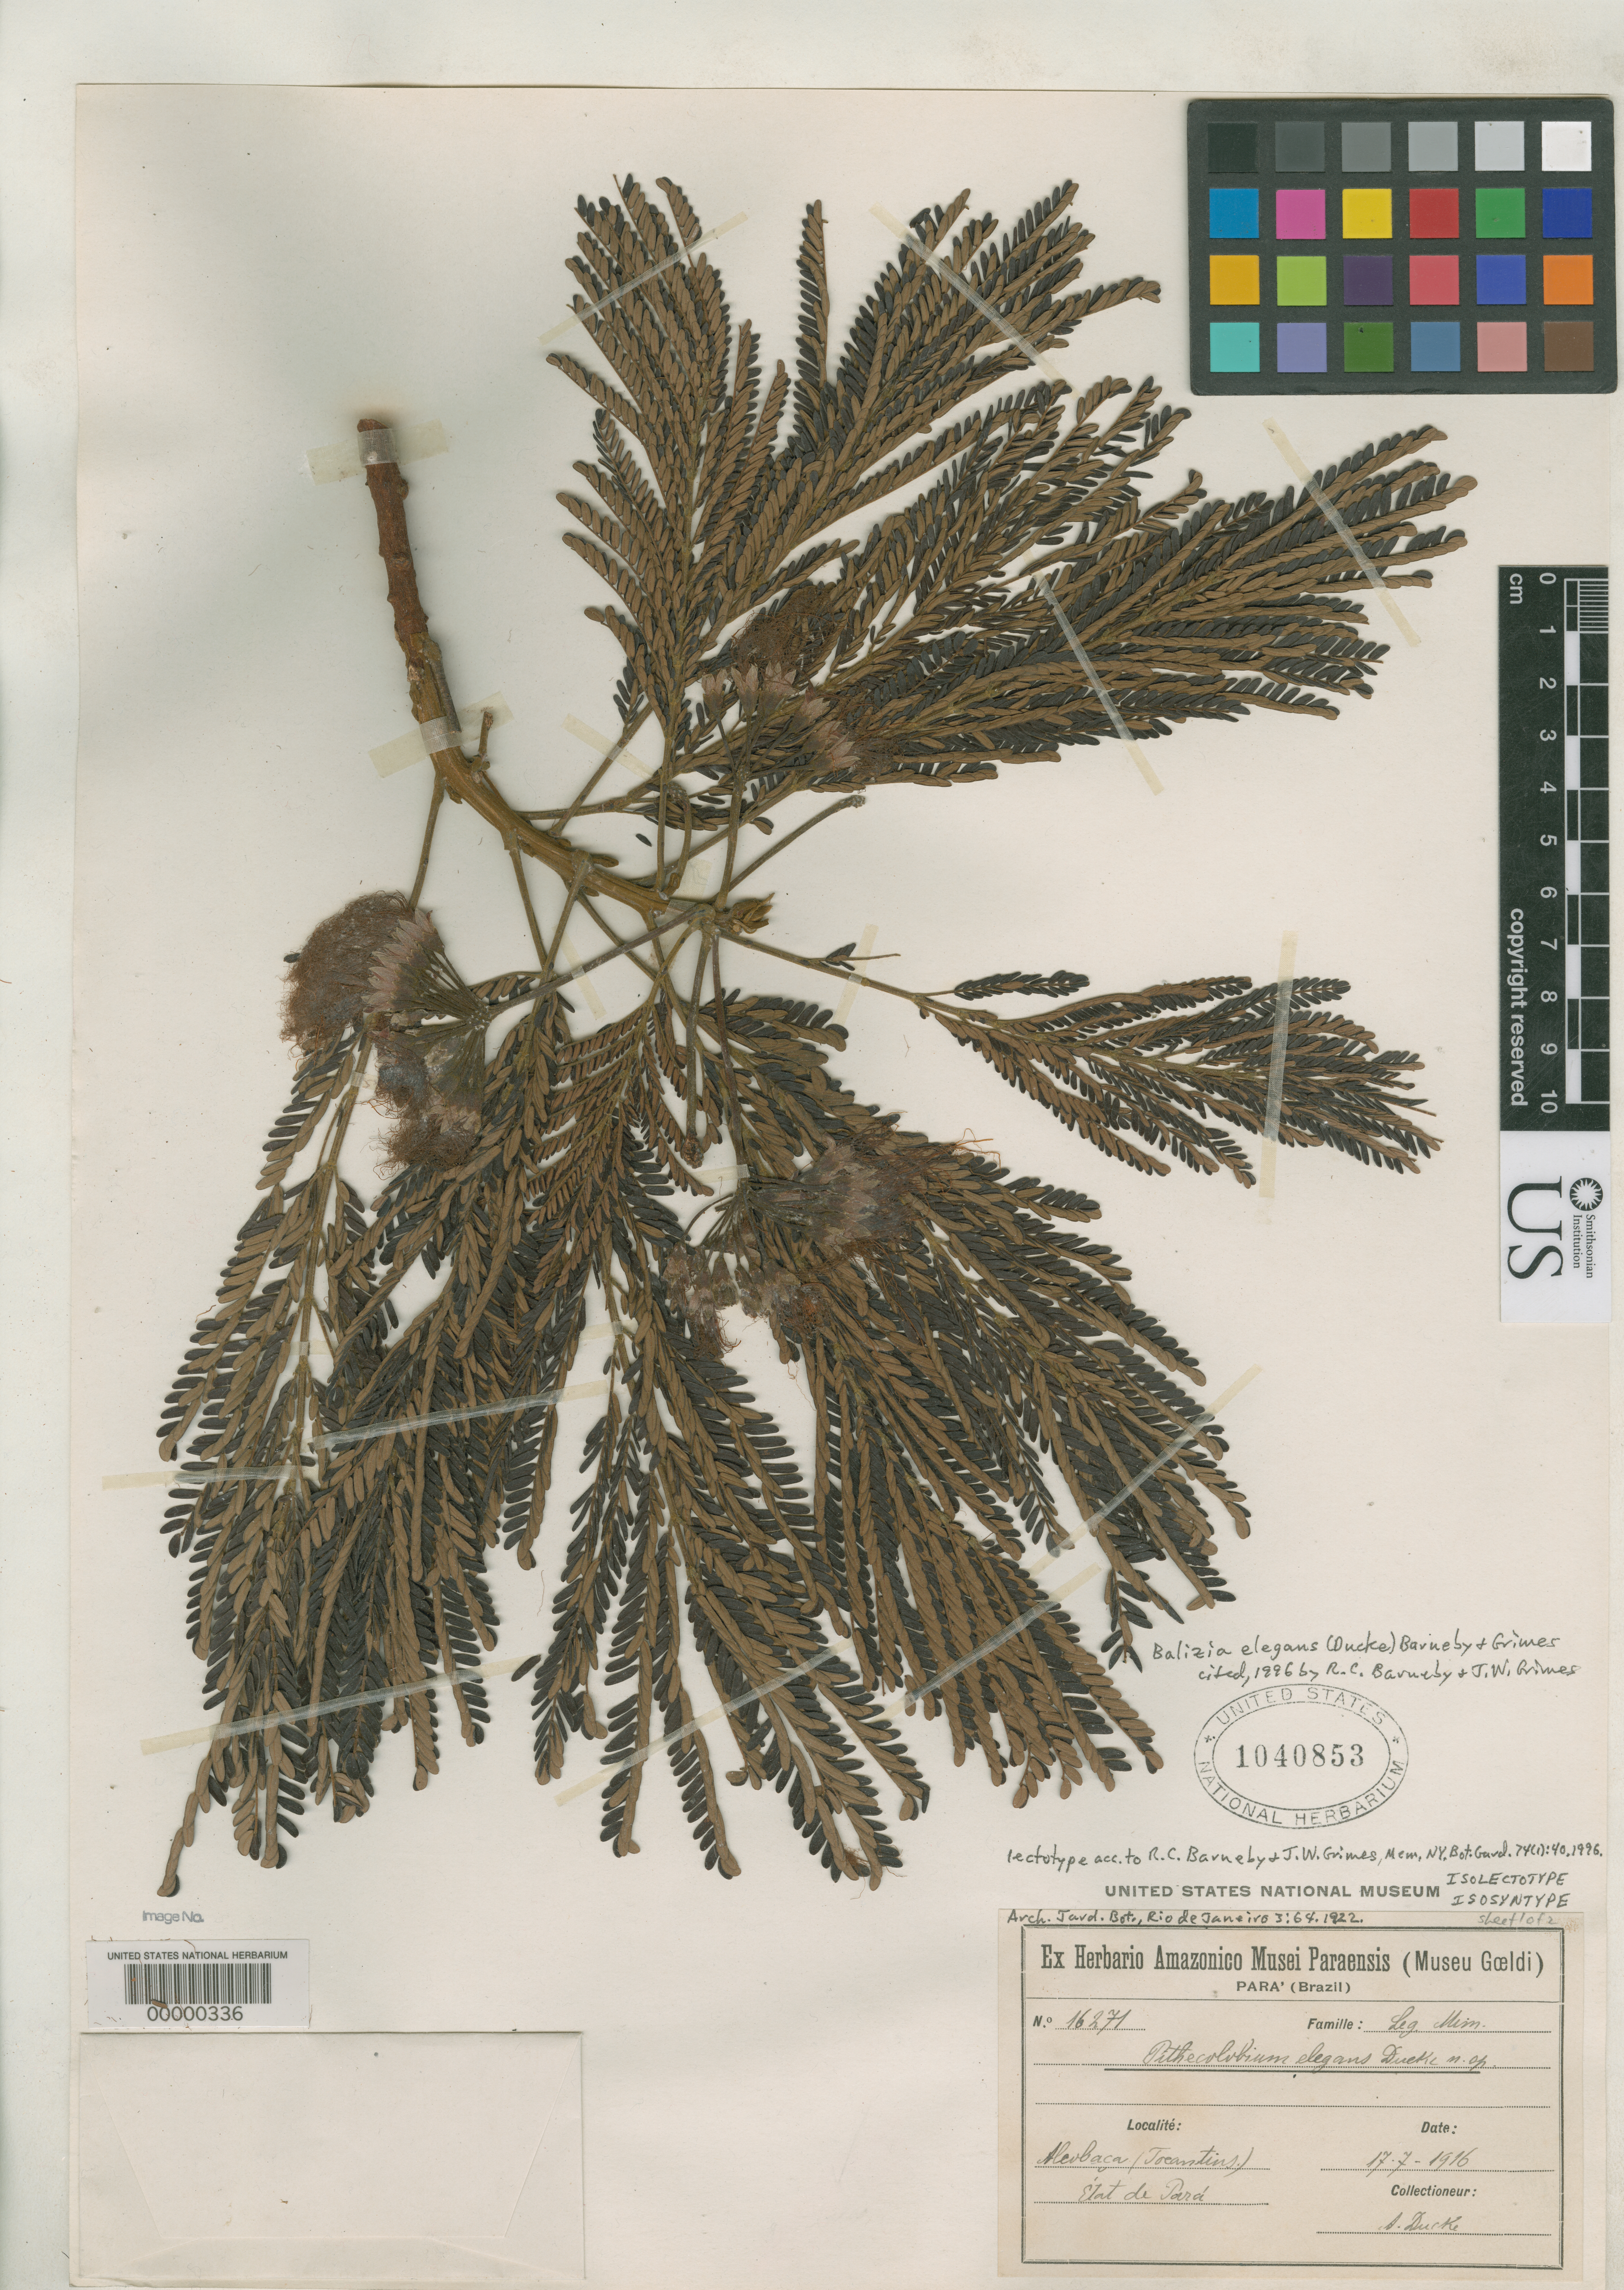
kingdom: Plantae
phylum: Tracheophyta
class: Magnoliopsida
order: Fabales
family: Fabaceae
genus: Pithecellobium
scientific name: Pithecellobium elegans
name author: Ducke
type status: Isolectotype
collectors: A. Ducke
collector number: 16271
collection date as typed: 17 Jul 1916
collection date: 1916-07-17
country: Brazil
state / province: Bahia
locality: Alcobaca (Toncatins)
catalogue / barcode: US 1040853